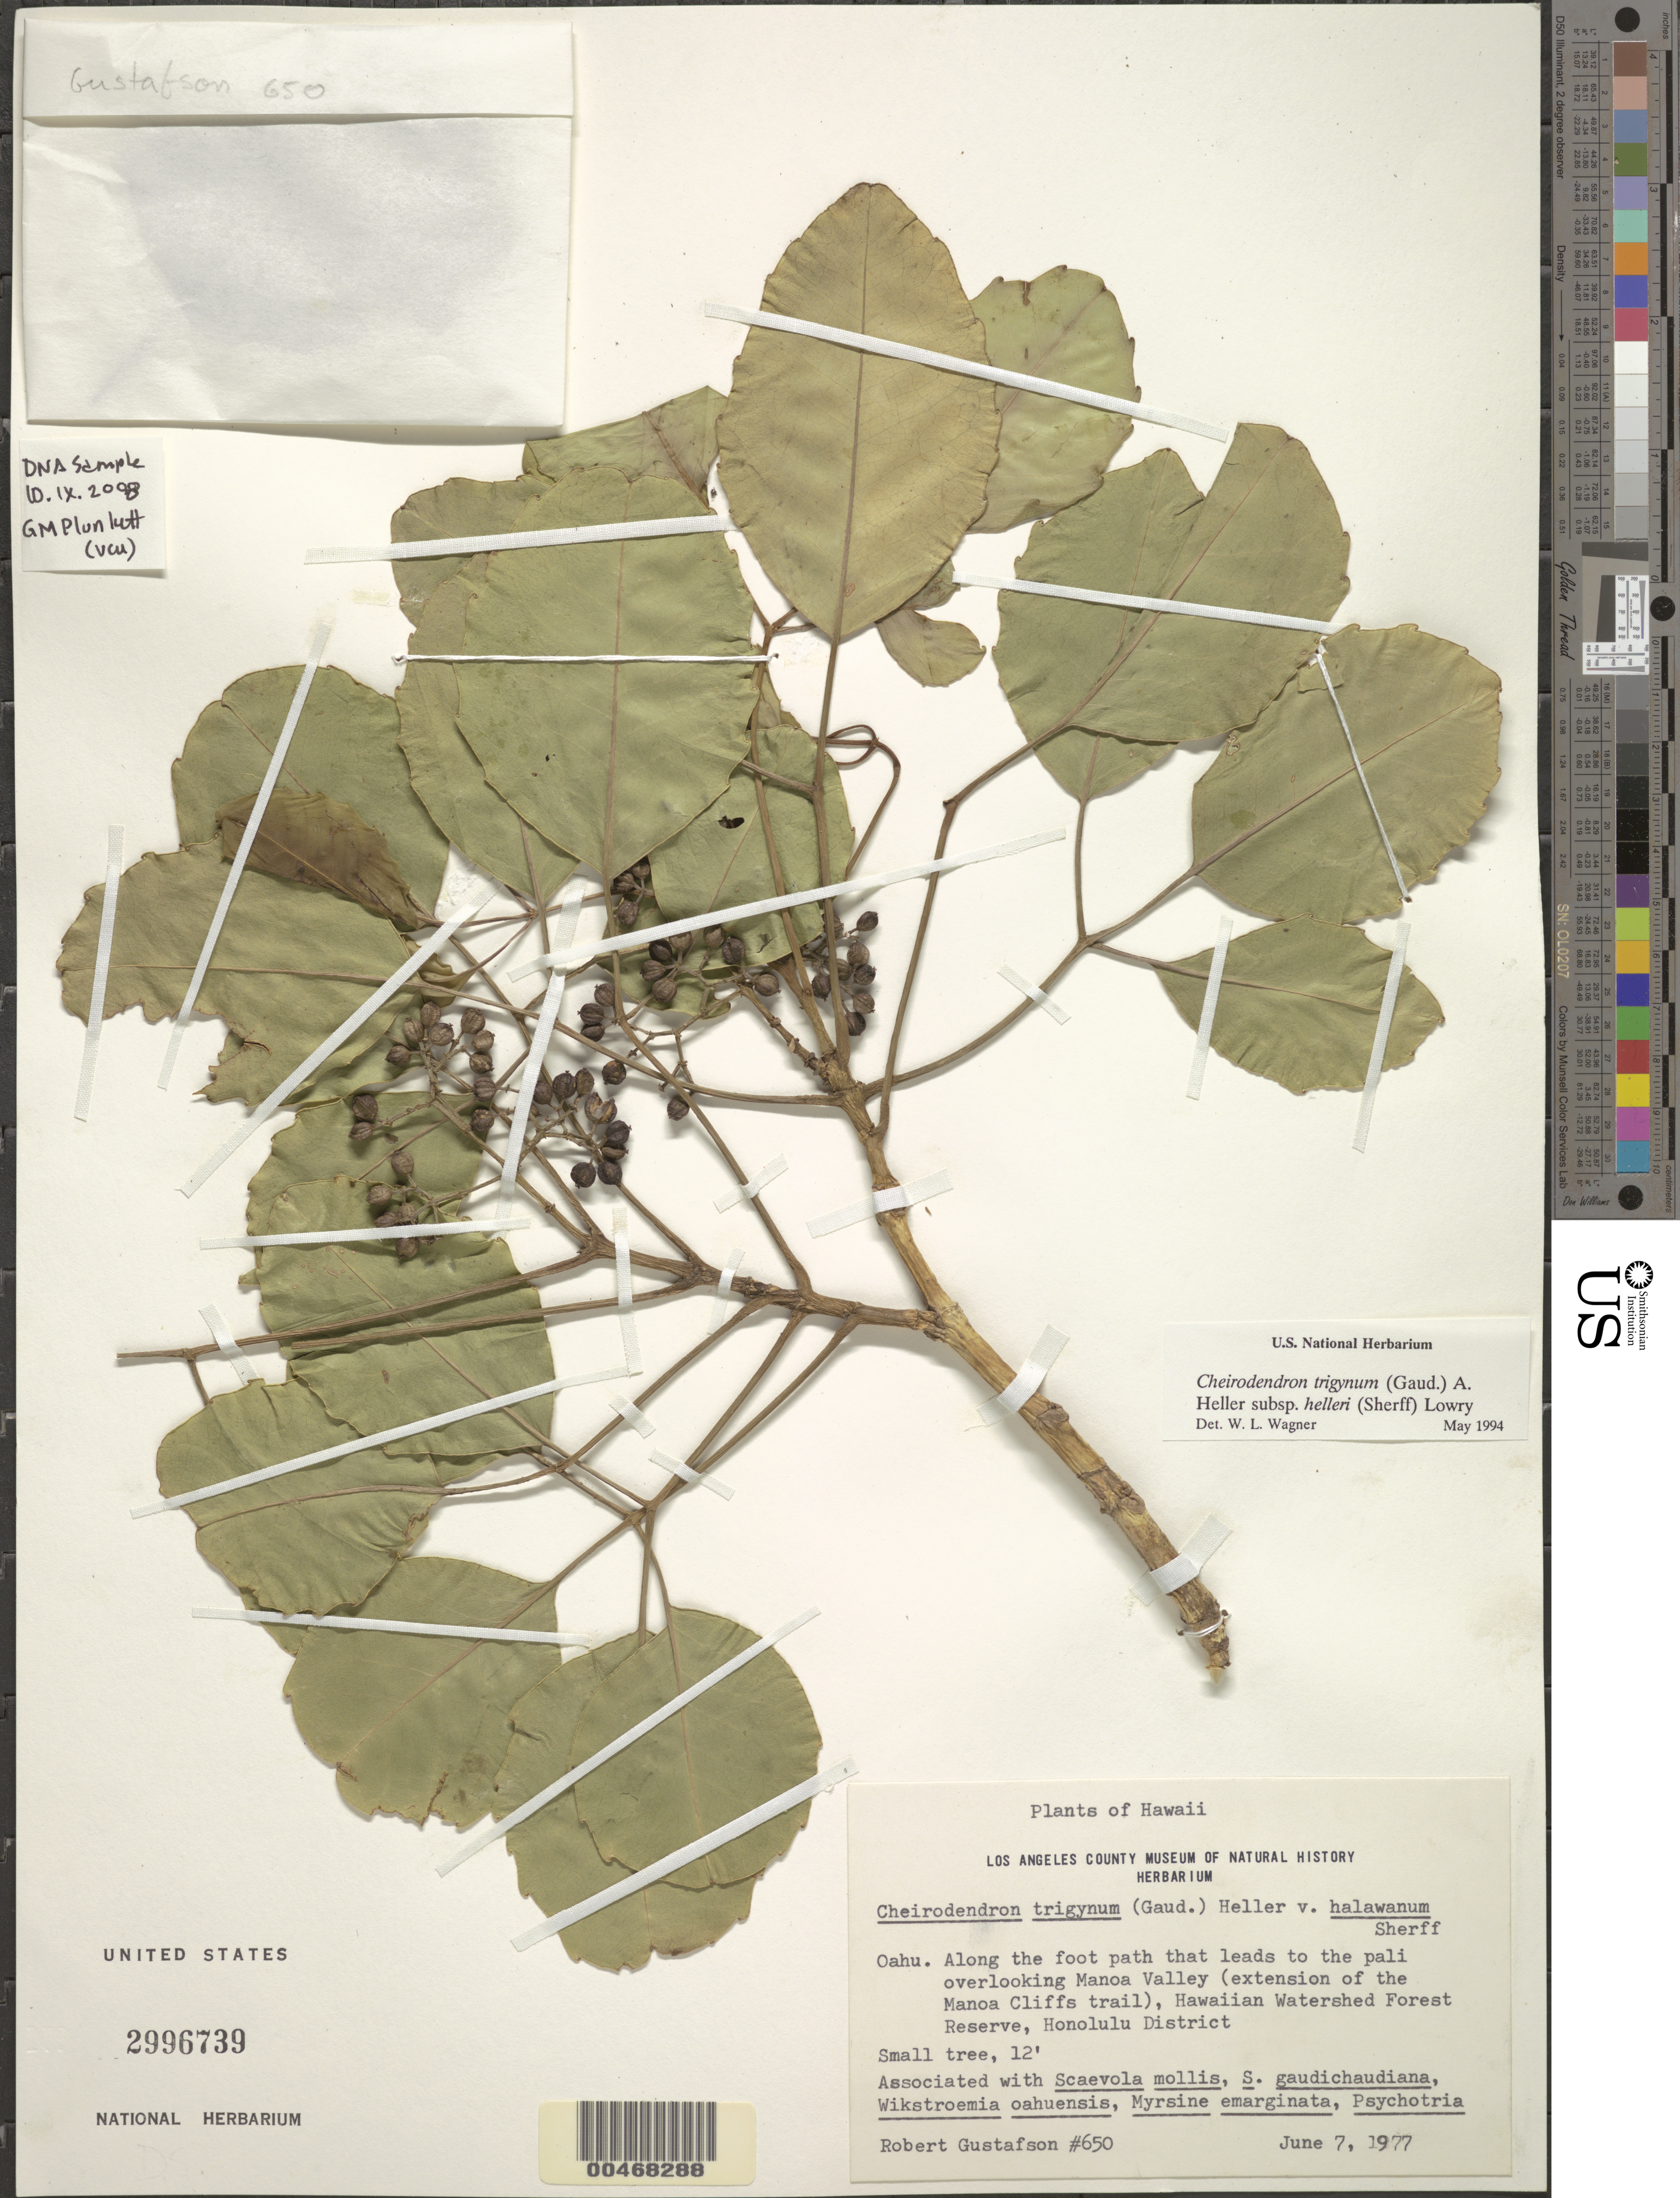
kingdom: Plantae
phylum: Tracheophyta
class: Magnoliopsida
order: Apiales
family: Araliaceae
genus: Cheirodendron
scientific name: Cheirodendron trigynum subsp. trigynum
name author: (Gaudich.) A. Heller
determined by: Wagner, W. L., (BOT), Smithsonian Institution - National Museum of Natural History (UNITED STATES)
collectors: R. Gustafson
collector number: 650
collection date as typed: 7 Jun 1977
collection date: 1977-06-07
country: United States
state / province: Hawaii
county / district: Honolulu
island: Oahu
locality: Path that leads to the pali overlooking Manoa Valley (extension of the Manoa Cliffs trail), Hawaiian Watershed For. Res., ...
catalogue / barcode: US 2996739